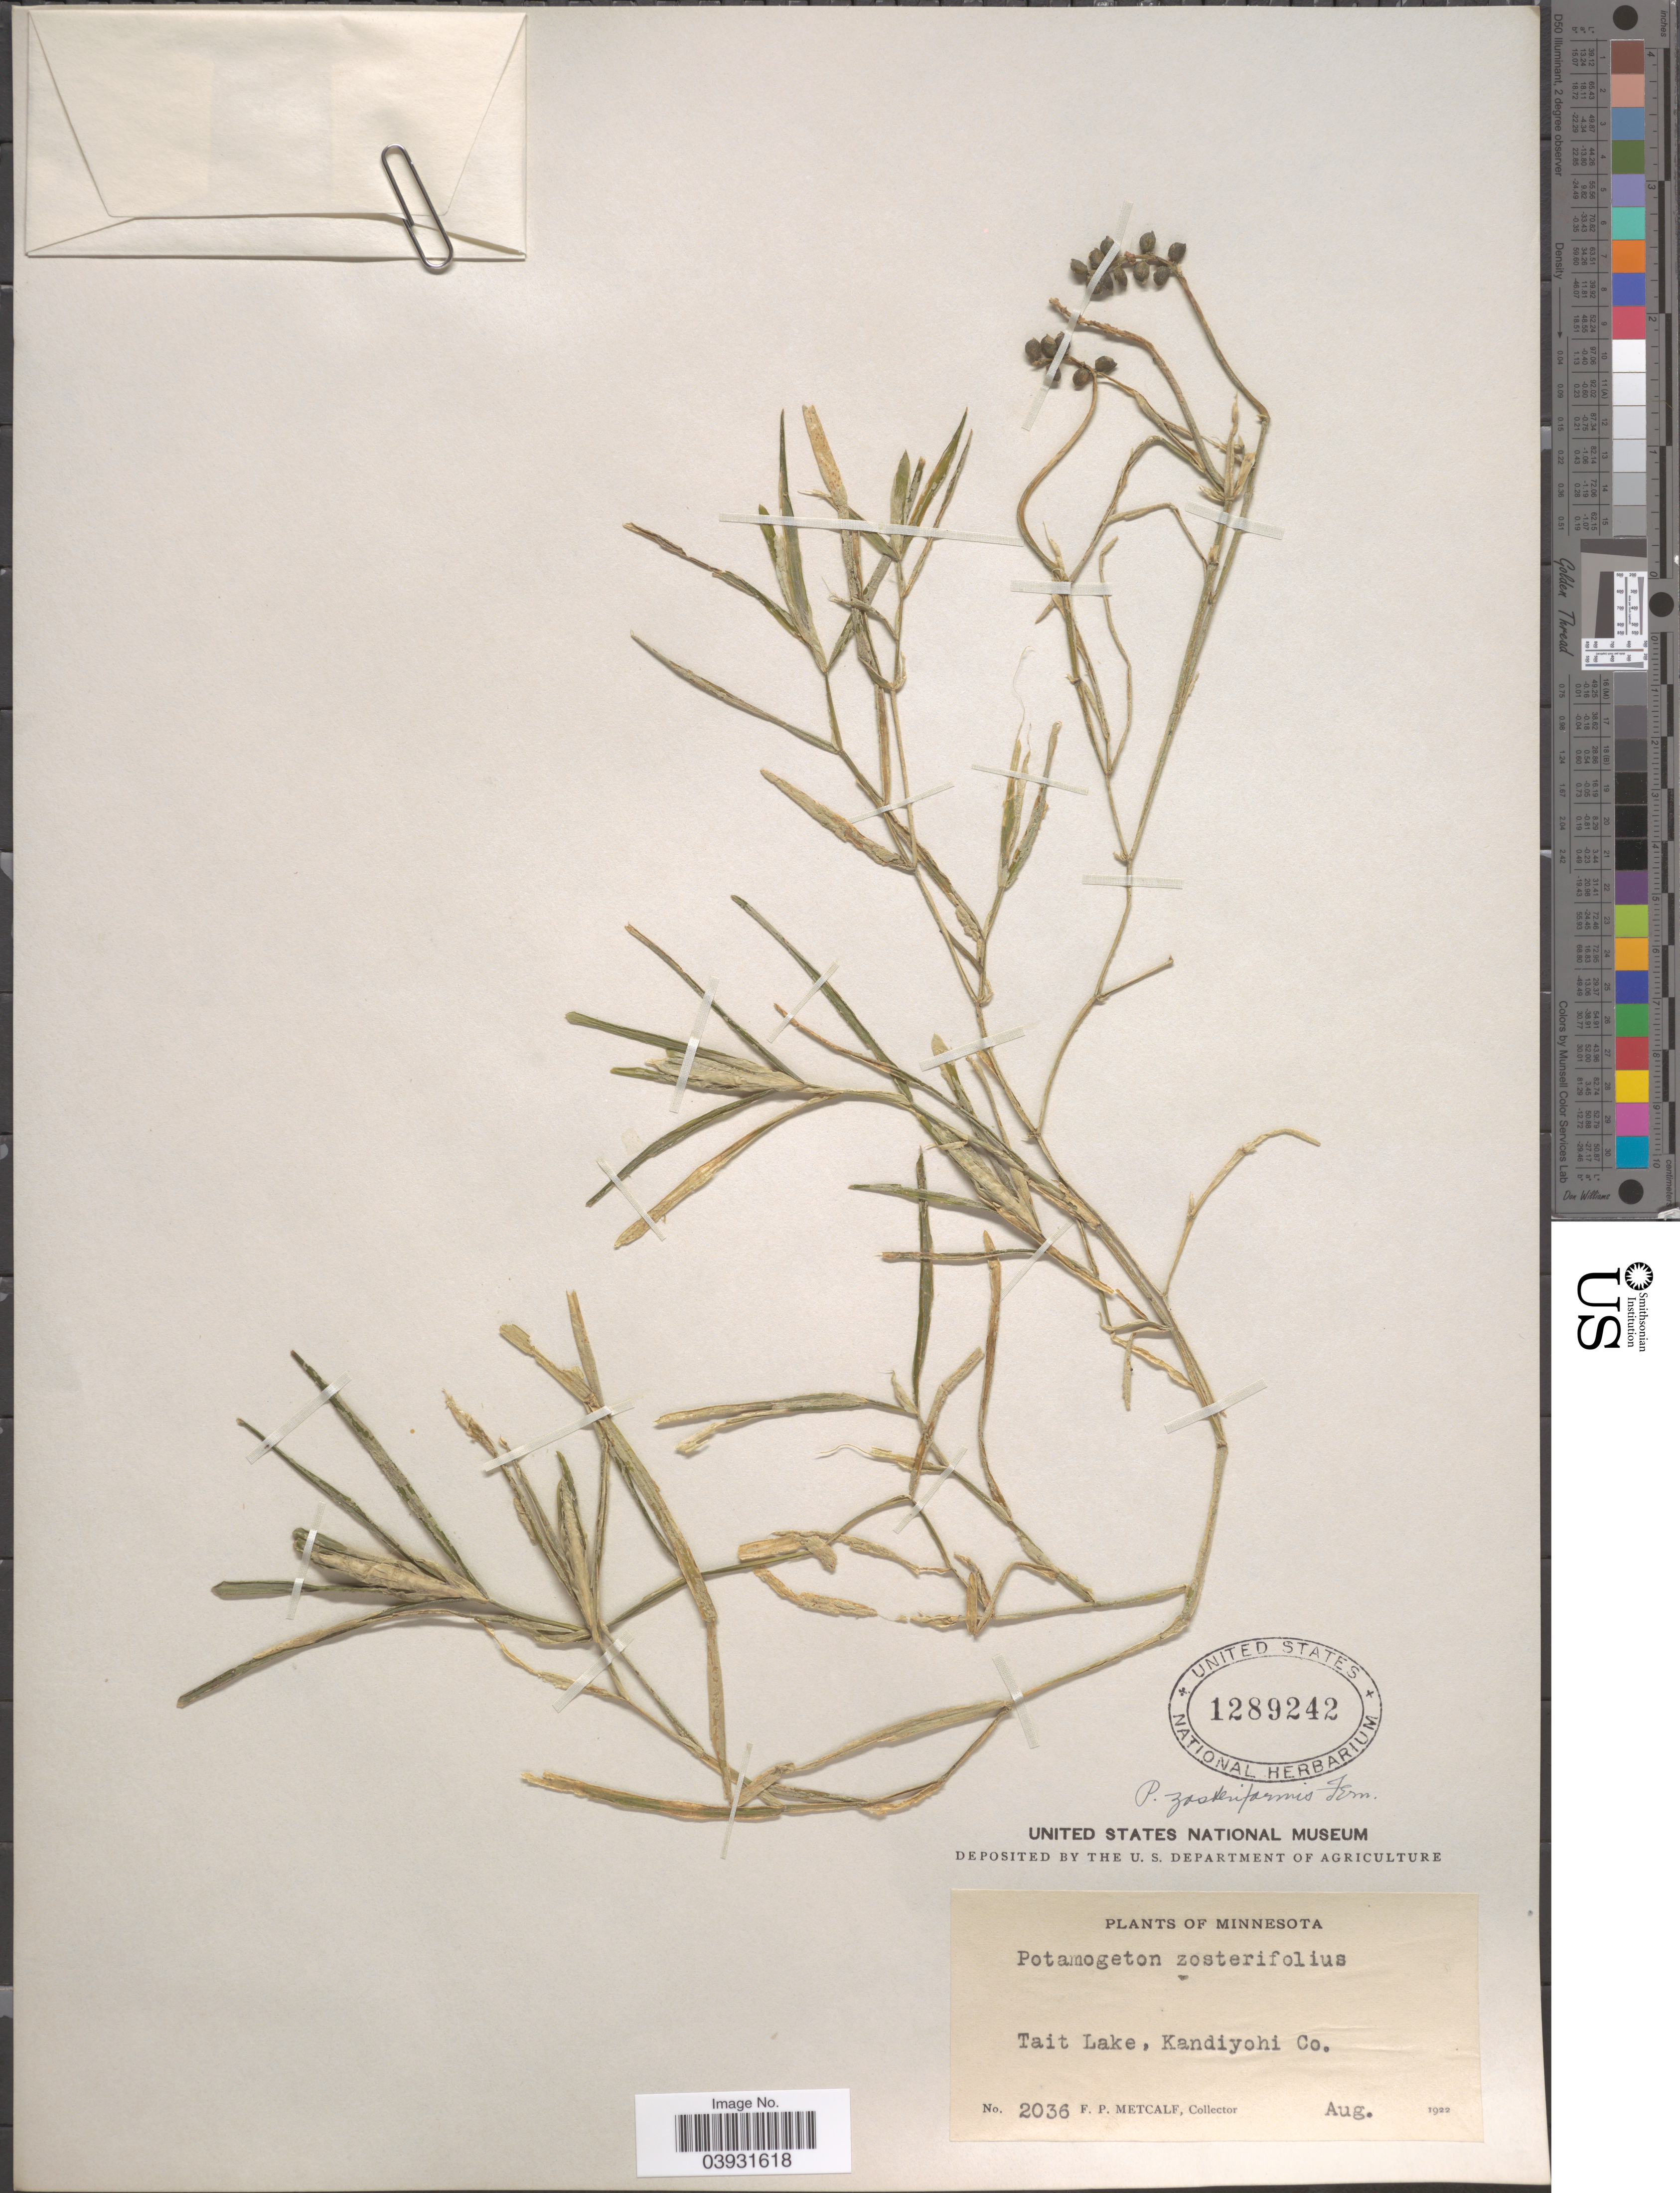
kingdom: Plantae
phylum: Tracheophyta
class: Liliopsida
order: Alismatales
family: Potamogetonaceae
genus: Potamogeton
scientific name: Potamogeton zosterifolius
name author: Schumach.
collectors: F. Metcalf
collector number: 2036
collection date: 1922-08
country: United States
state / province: Minnesota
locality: Tait Lake, Kandiyohi Co.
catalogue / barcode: US 1289242